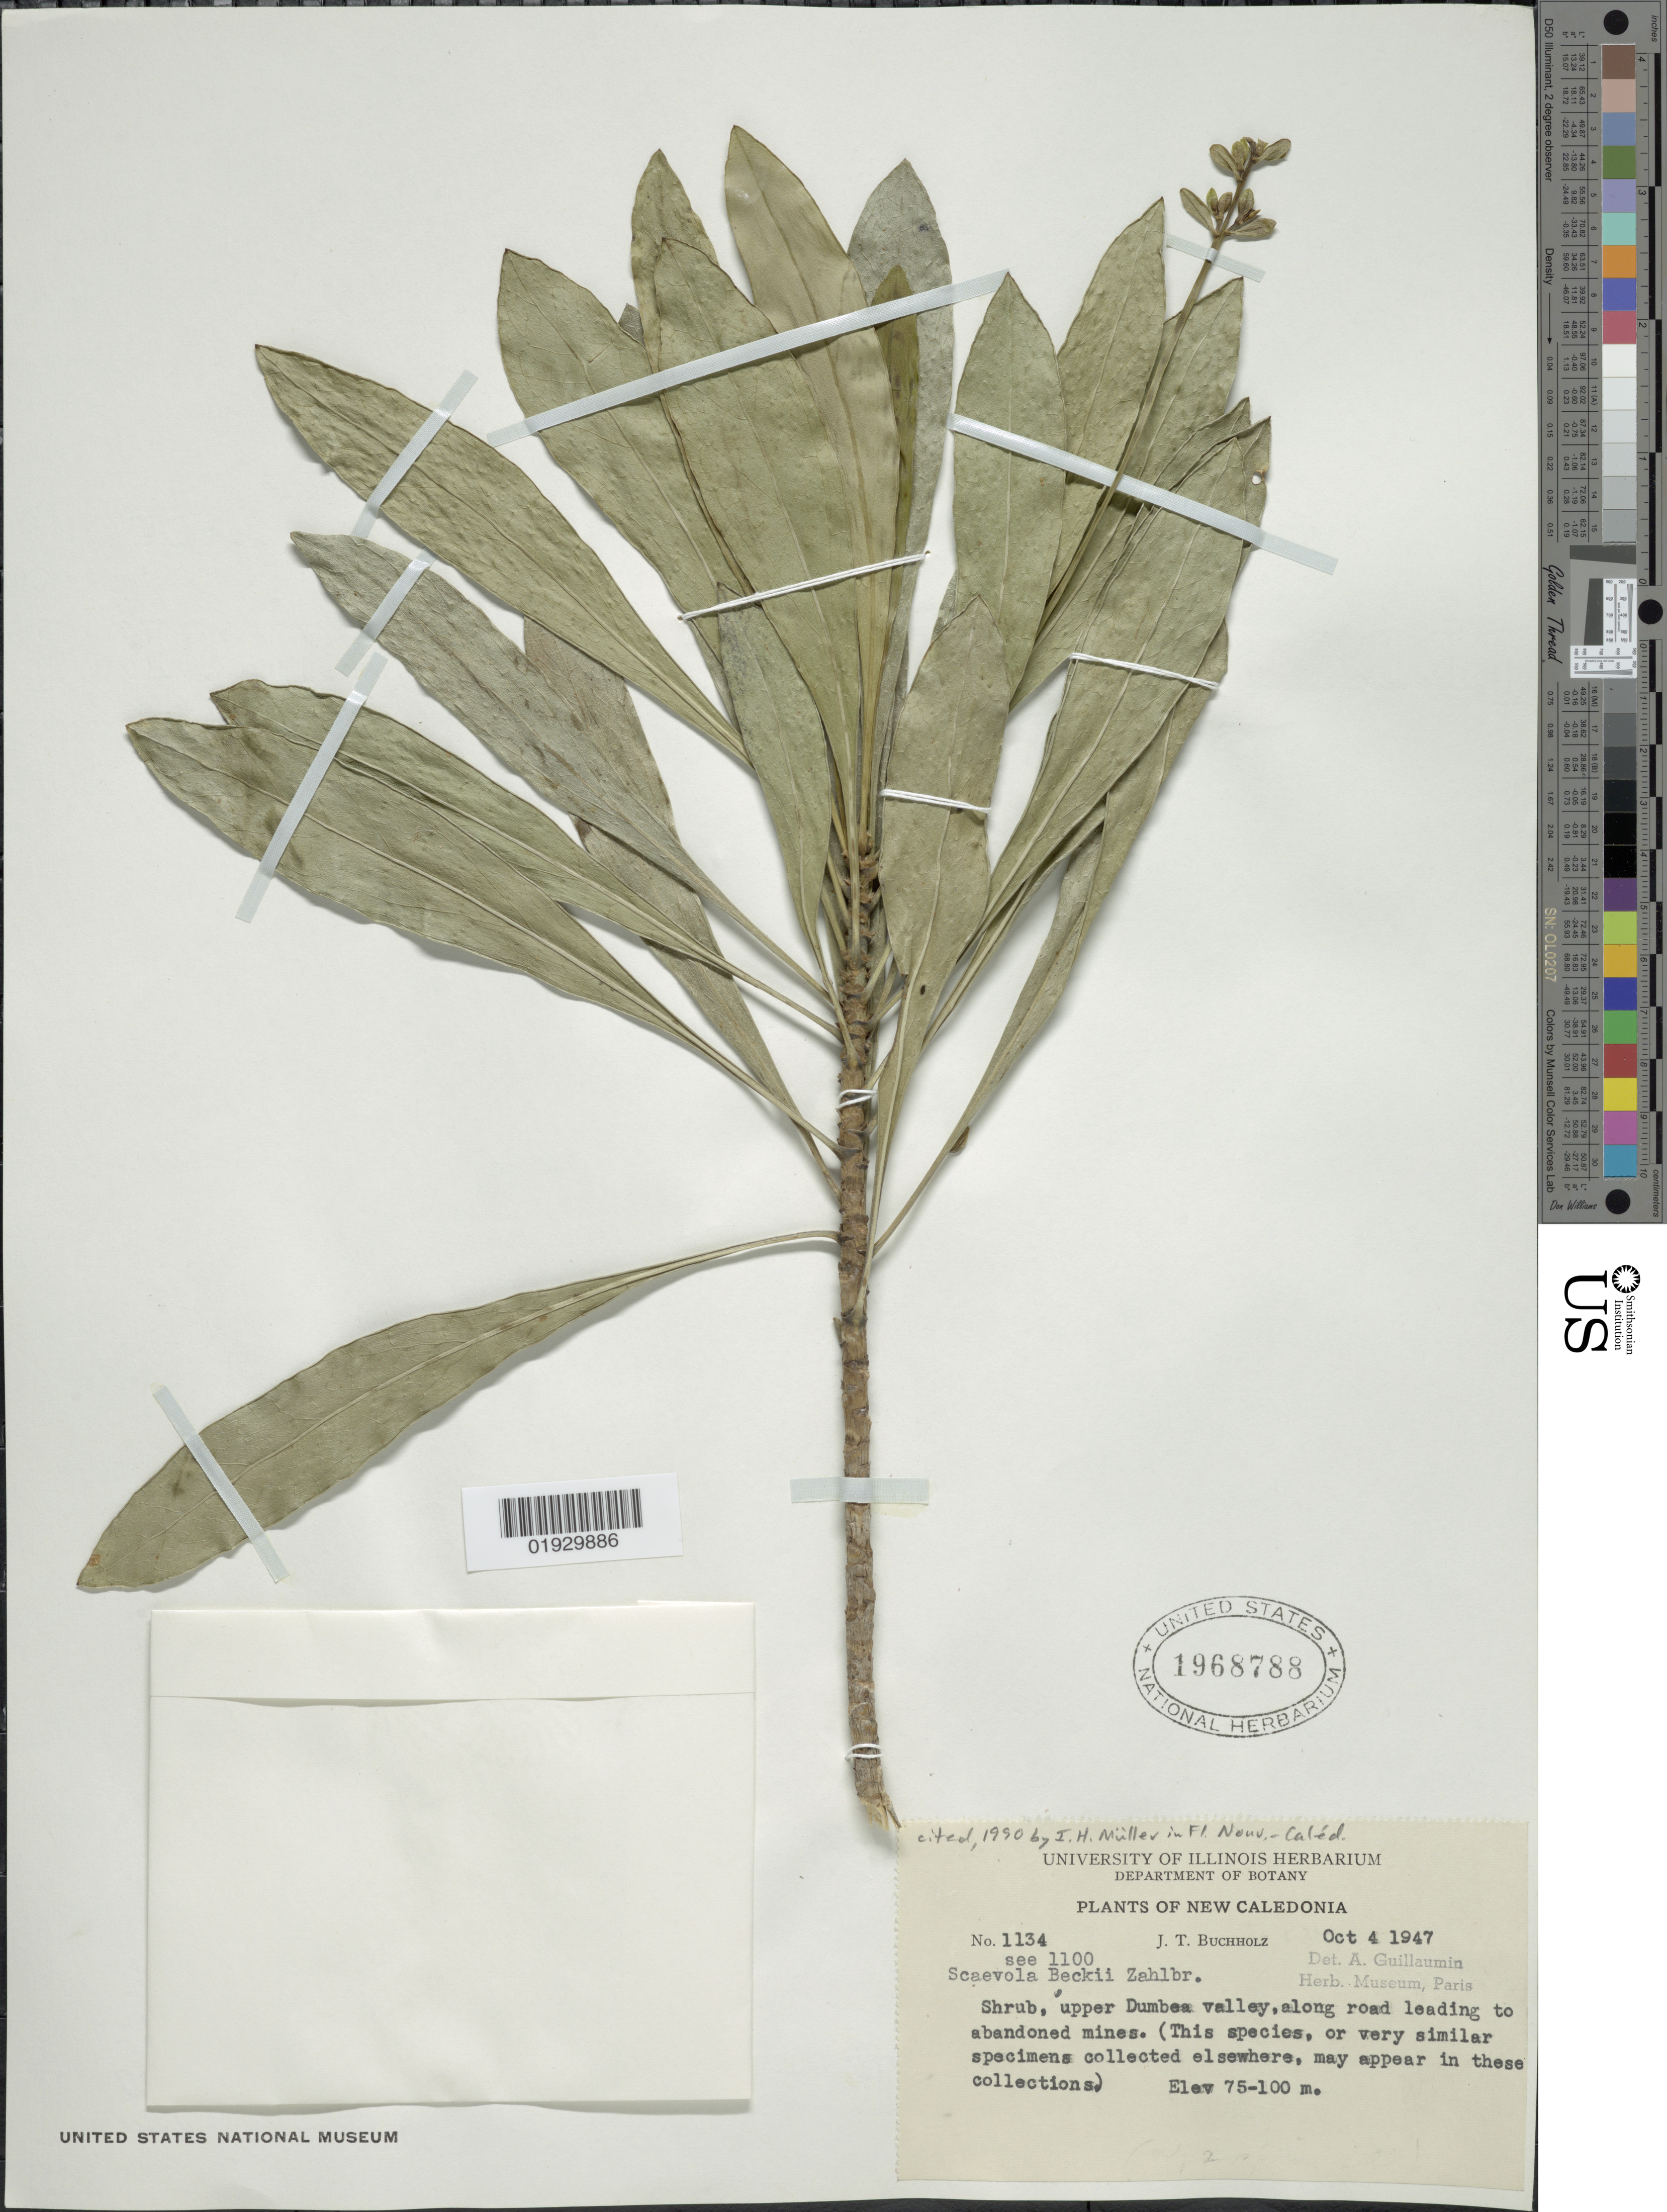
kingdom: Plantae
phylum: Tracheophyta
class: Magnoliopsida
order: Asterales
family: Goodeniaceae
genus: Scaevola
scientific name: Scaevola beckii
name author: Zahlbr.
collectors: J. T. Buchholz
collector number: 1134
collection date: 1947-10-04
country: New Caledonia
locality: Upper Dumbea valley, along road leading to abandoned mines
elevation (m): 75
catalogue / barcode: US 1968788